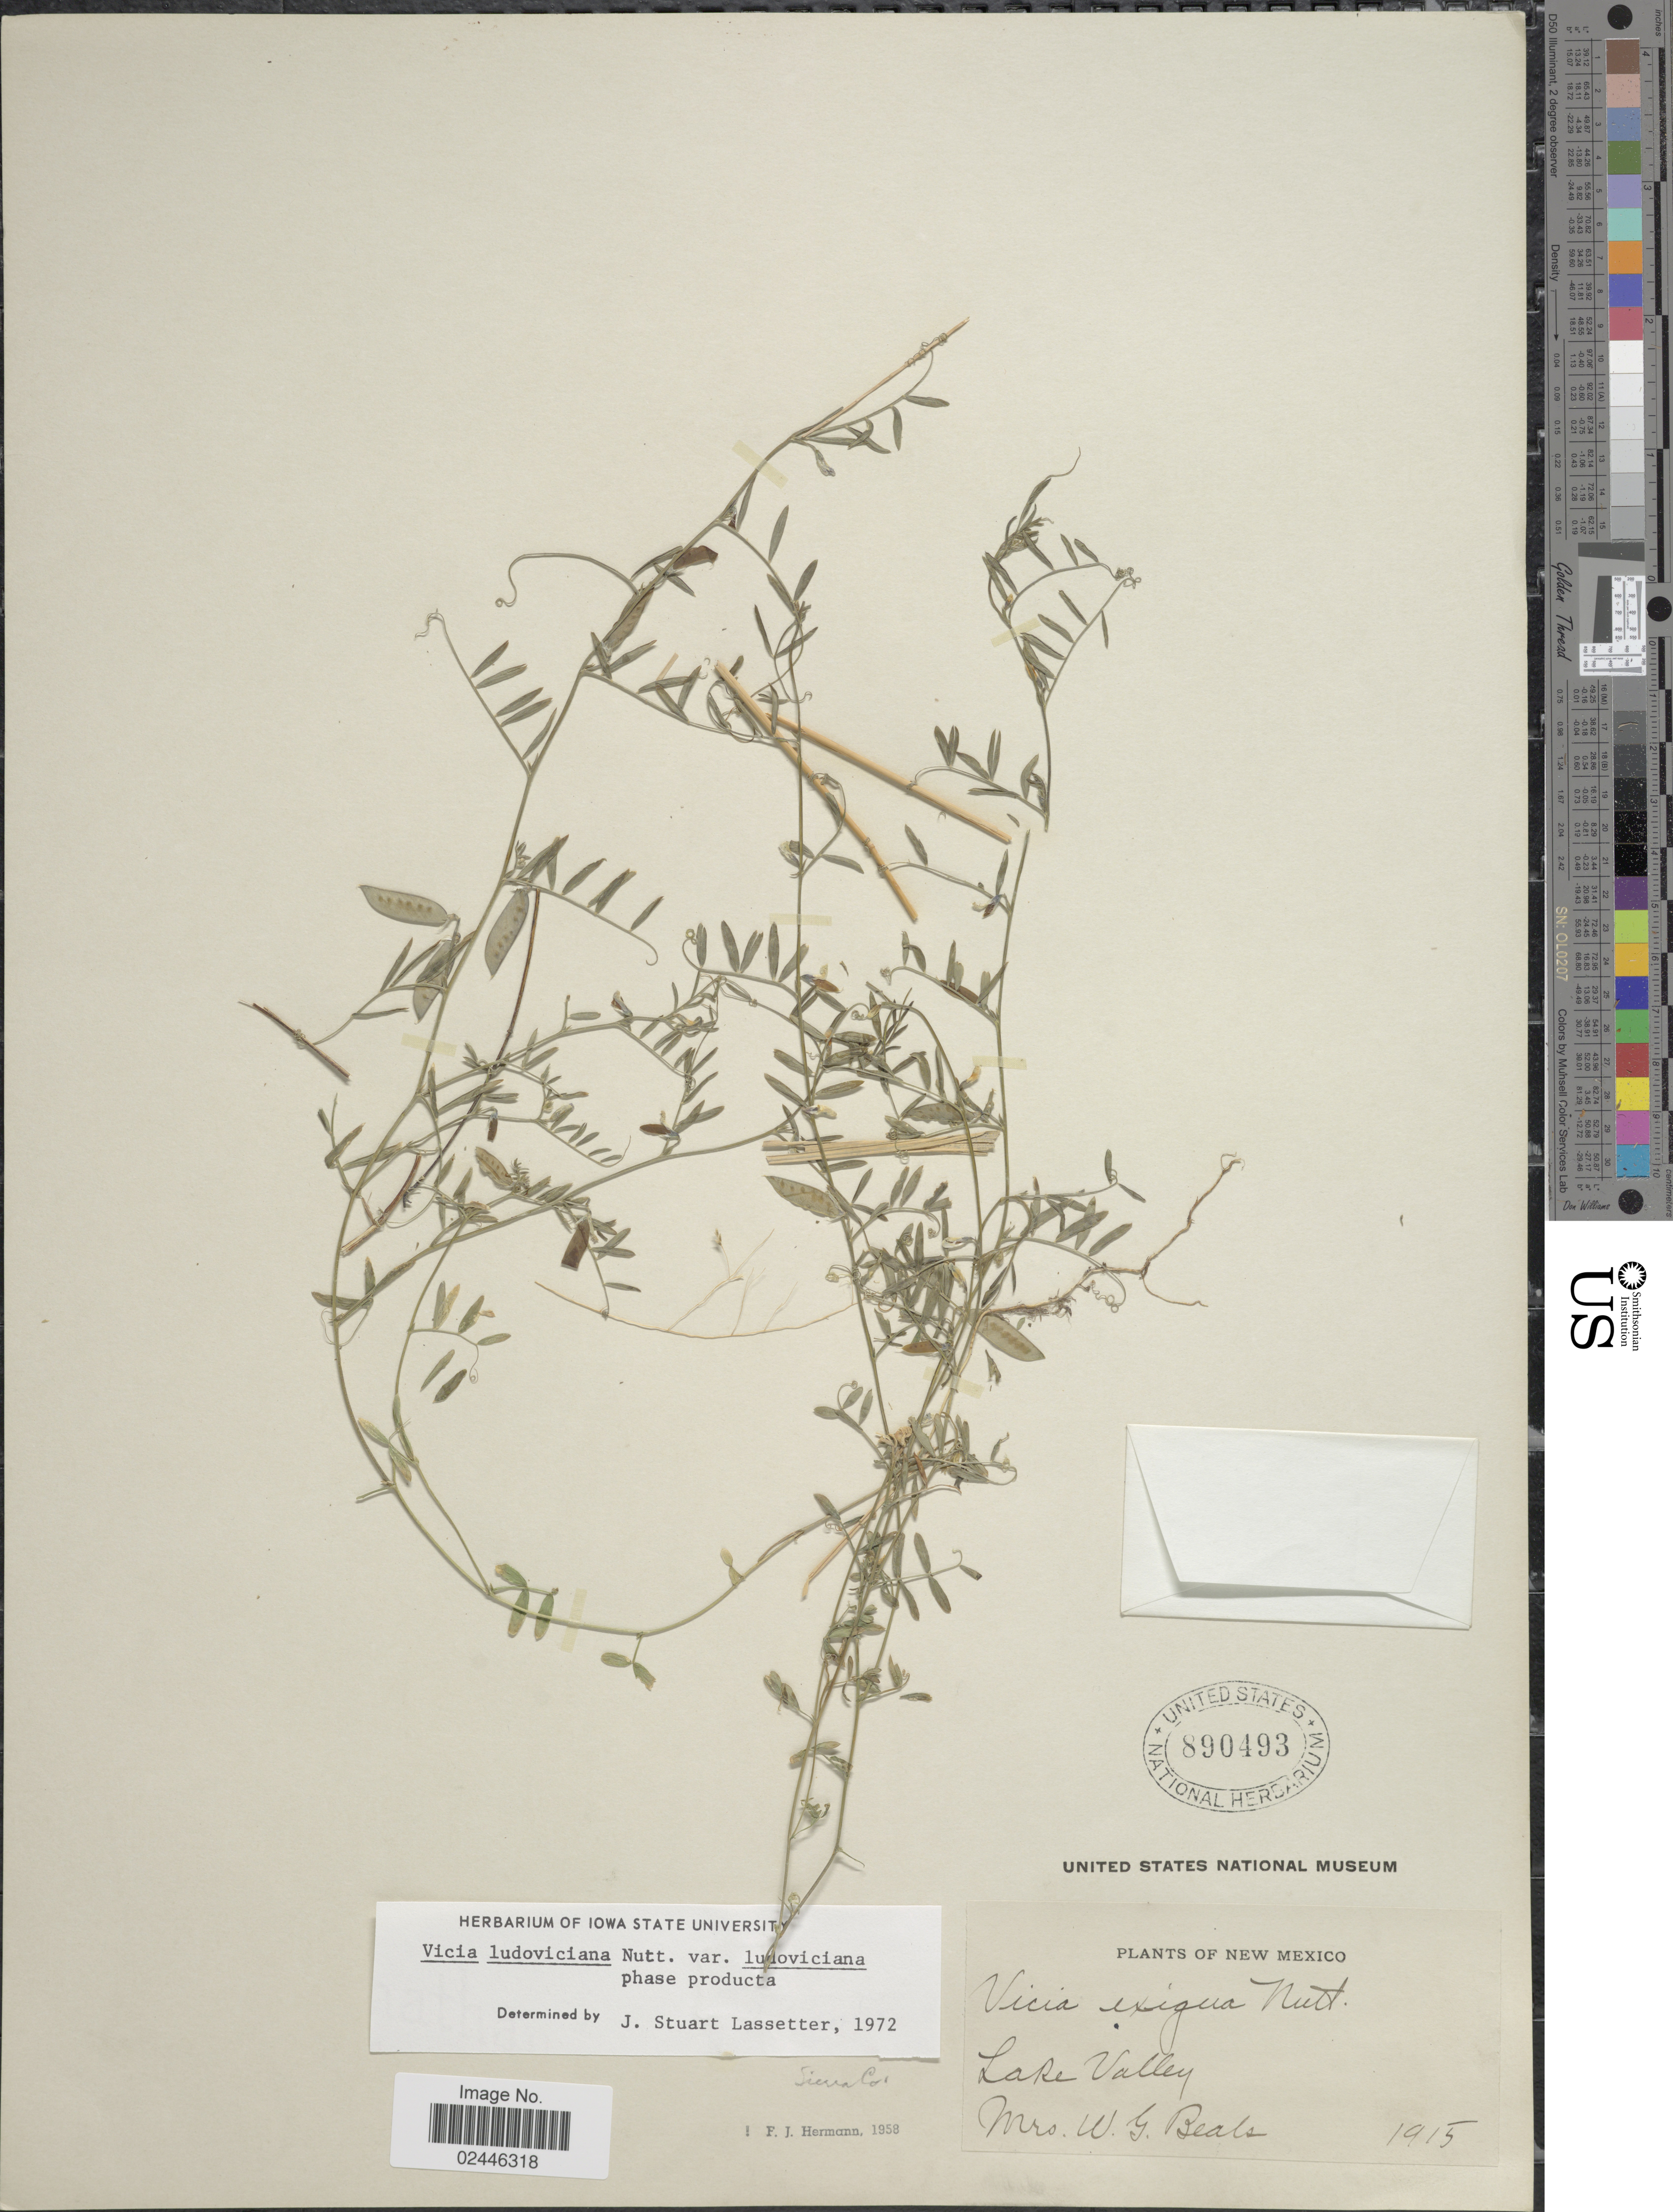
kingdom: Plantae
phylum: Tracheophyta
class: Magnoliopsida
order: Fabales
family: Fabaceae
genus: Vicia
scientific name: Vicia ludoviciana var. ludoviciana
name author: Nutt. ex Torr. & A. Gray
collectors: Mrs. W. G. Beals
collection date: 1915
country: United States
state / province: New Mexico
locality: Lake Valley, Sierra Co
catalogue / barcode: US 890493